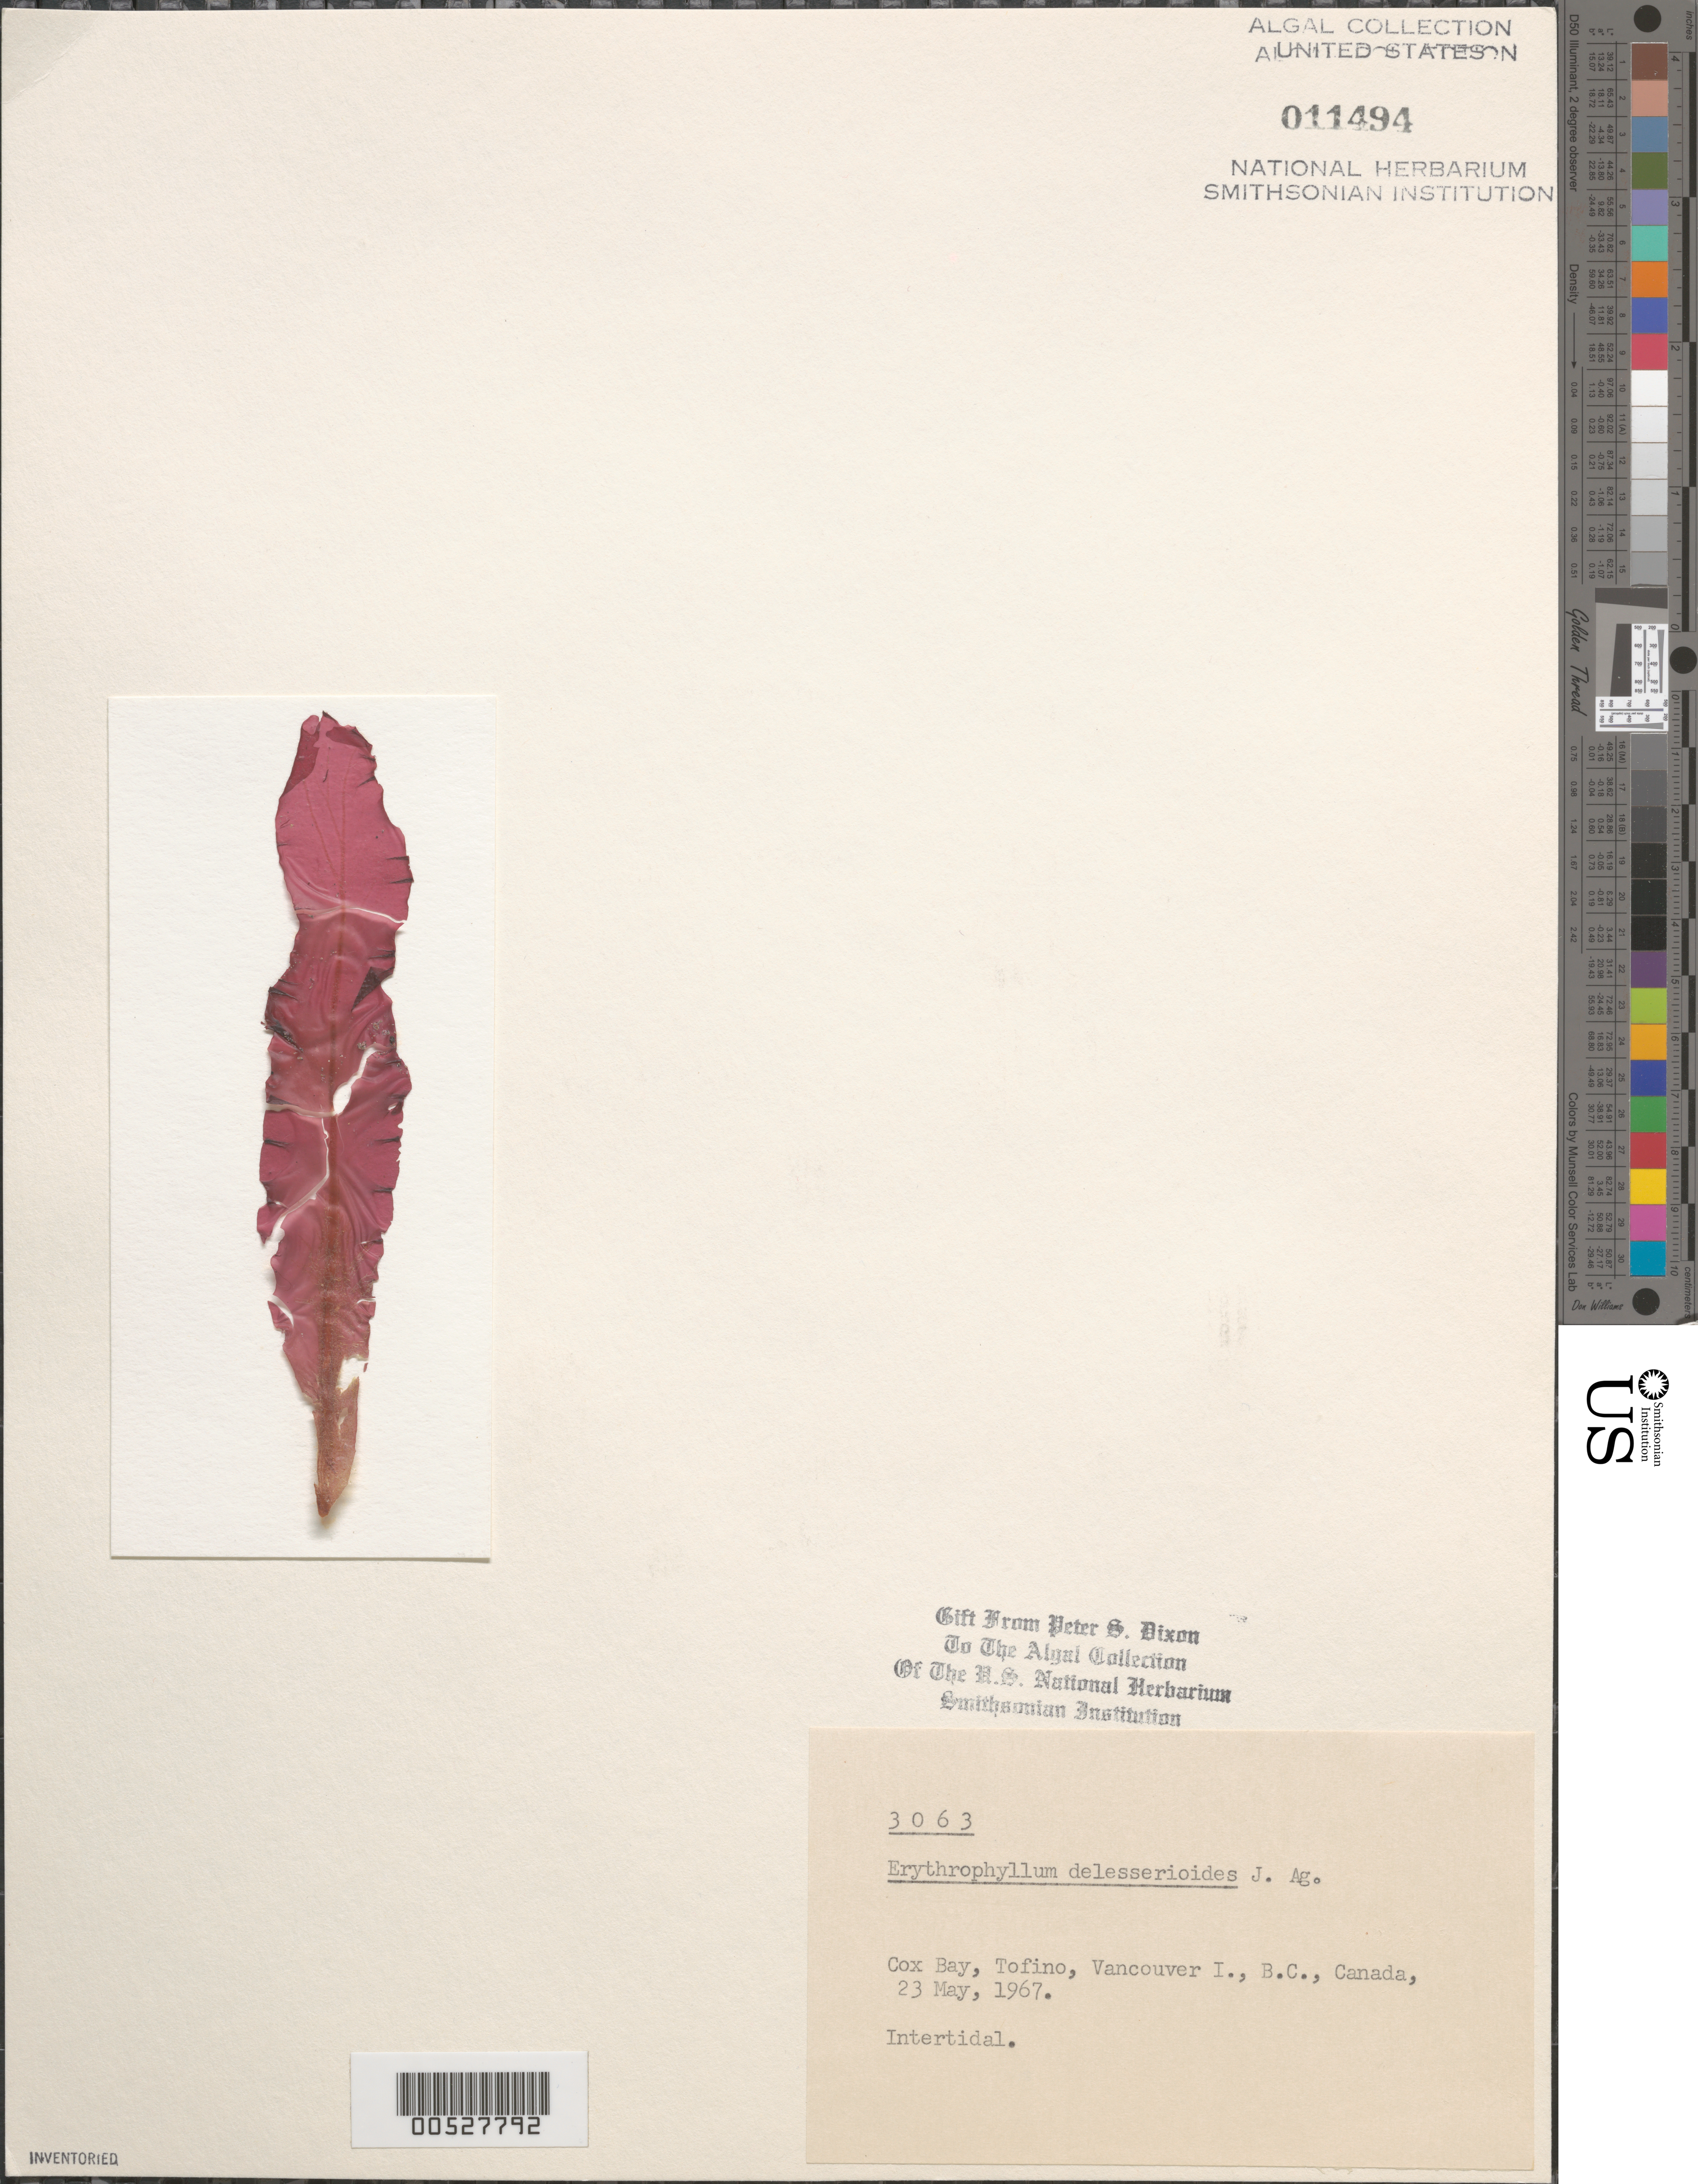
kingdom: Plantae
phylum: Rhodophyta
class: Florideophyceae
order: Gigartinales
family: Kallymeniaceae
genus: Erythrophyllum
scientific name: Erythrophyllum delesserioides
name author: J. Agardh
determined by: Dixon, P. S.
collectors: P. S. Dixon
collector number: PSD 3063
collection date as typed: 23 May 1967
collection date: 1967-05-23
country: Canada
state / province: British Columbia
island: Vancouver Island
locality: Cox Bay, Tofino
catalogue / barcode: US 11494